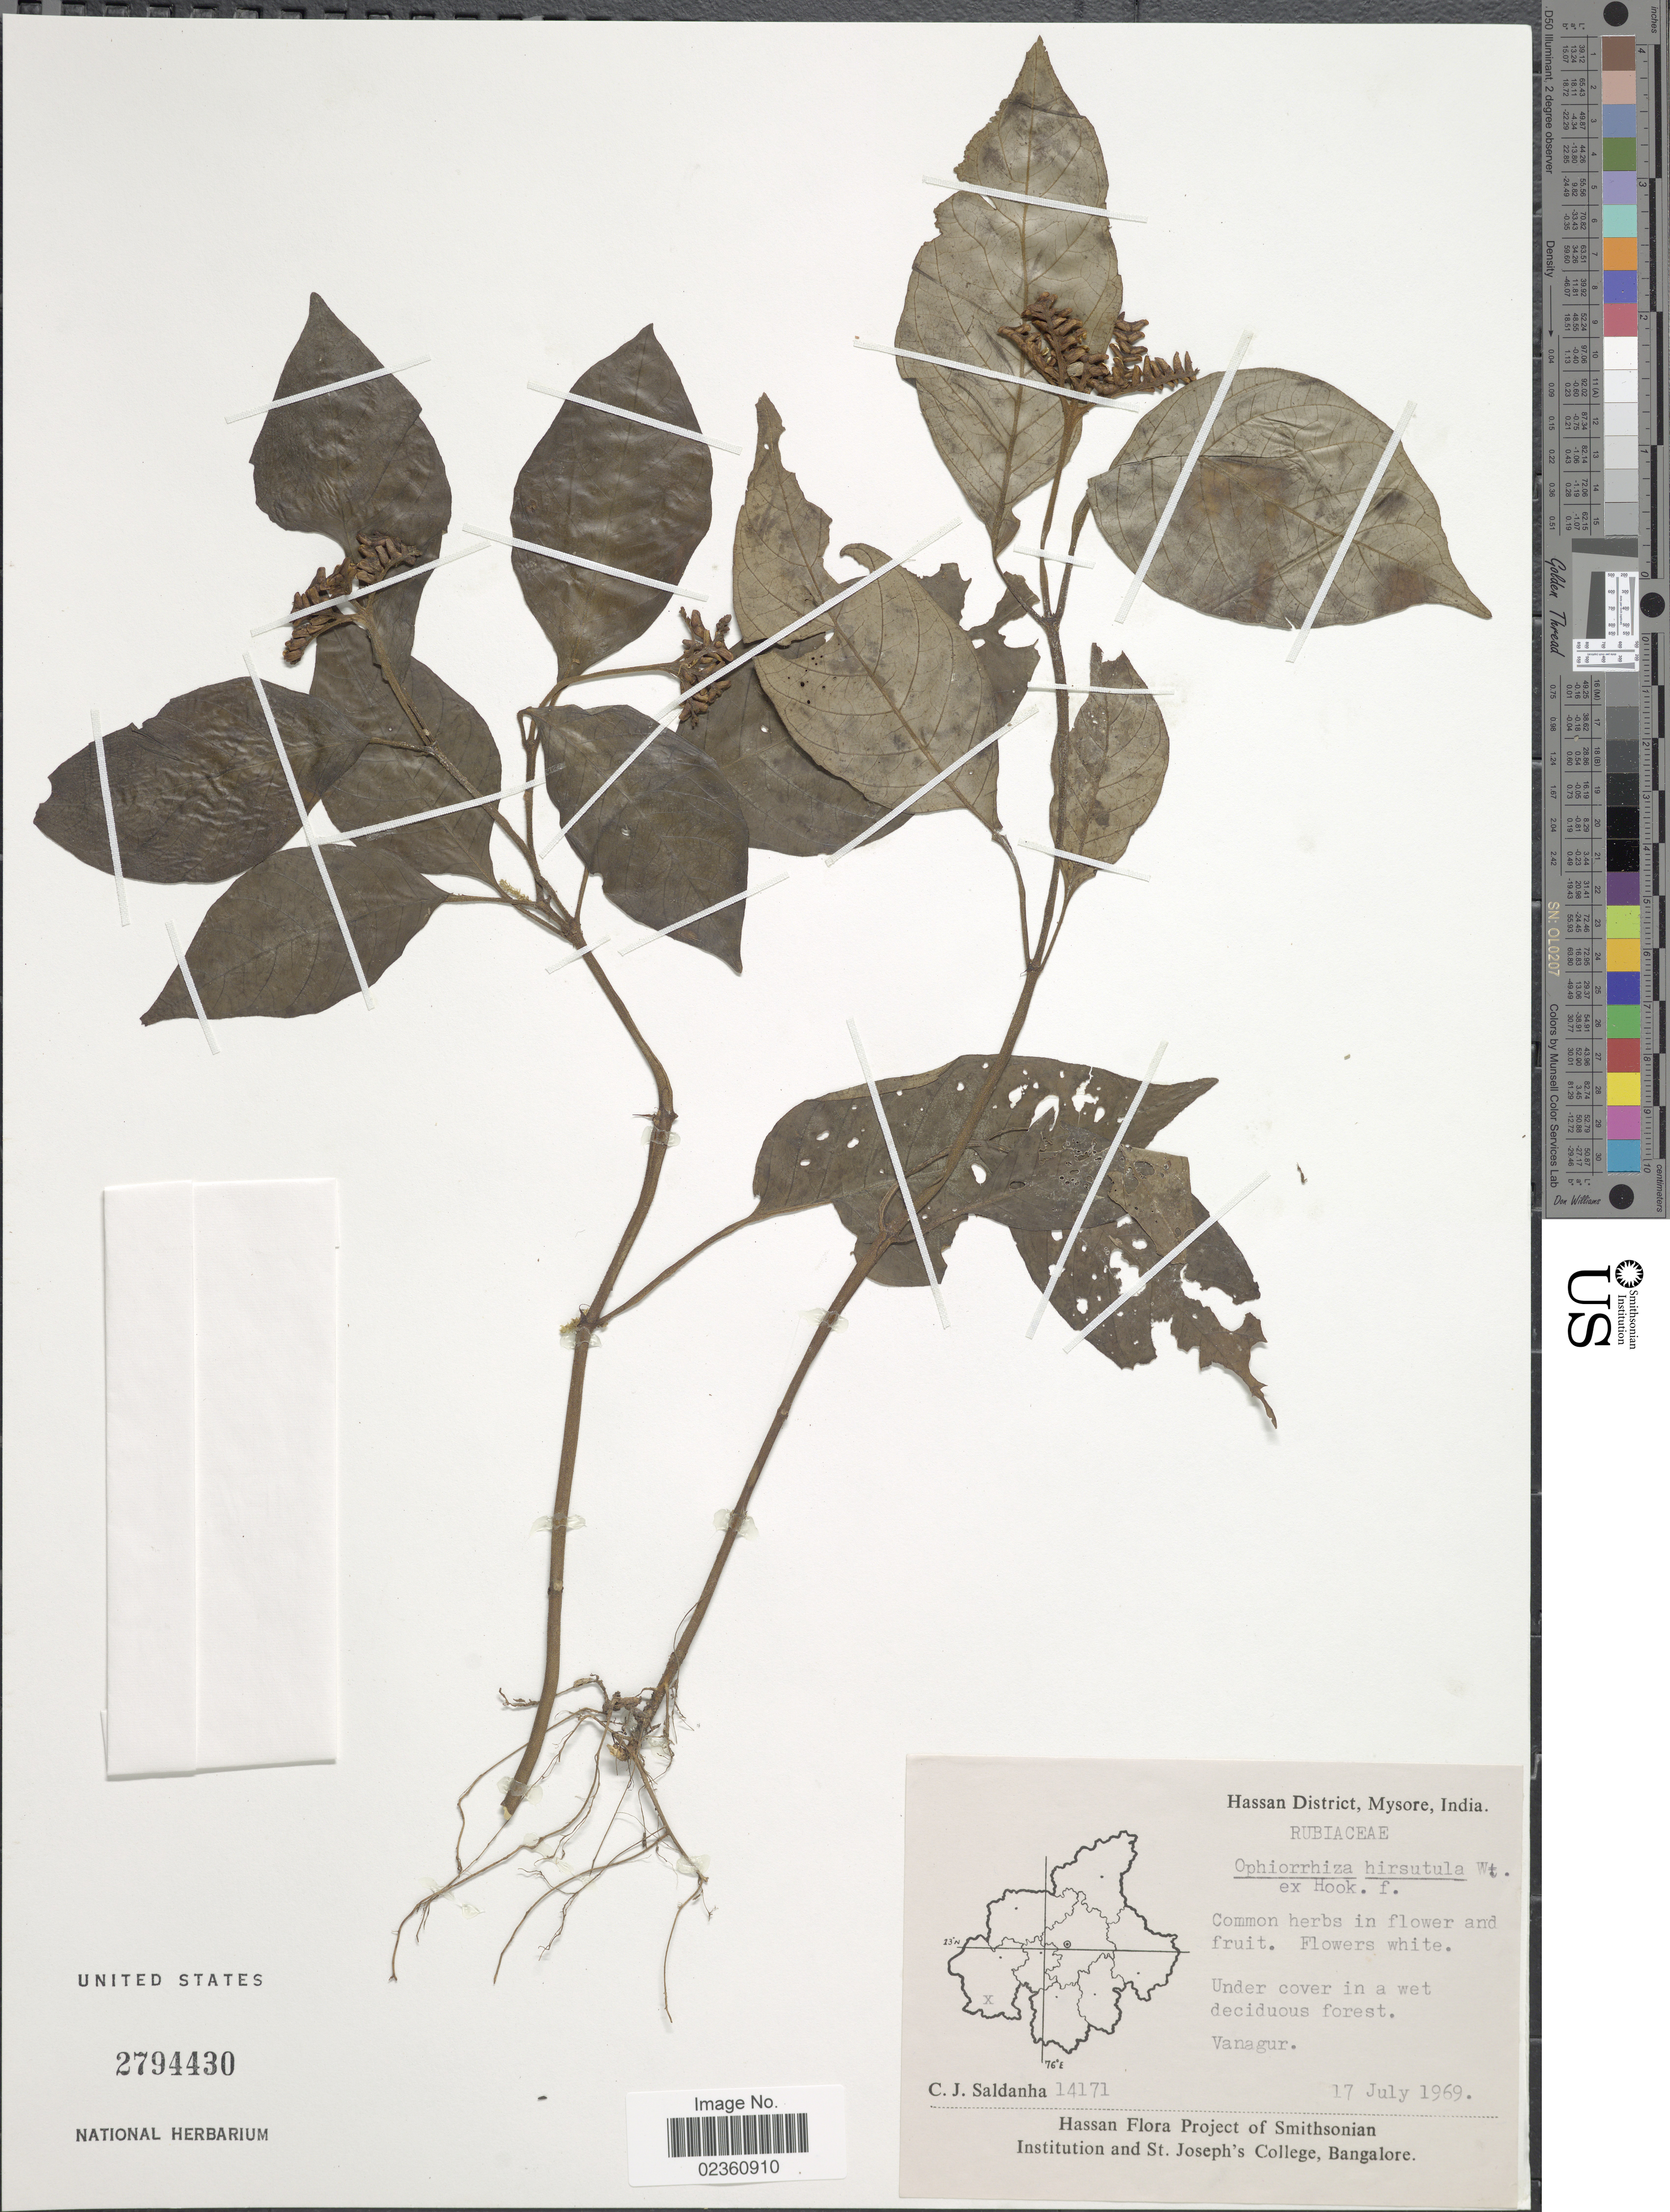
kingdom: Plantae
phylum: Tracheophyta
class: Magnoliopsida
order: Gentianales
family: Rubiaceae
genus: Ophiorrhiza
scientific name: Ophiorrhiza hirsutula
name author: Wight ex Hook. f.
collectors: C. J. Saldanha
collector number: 14171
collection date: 1969-07-17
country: India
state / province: Karnataka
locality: Hassan District, Mysore, Under cover in a wet deciduous forest, Vanagur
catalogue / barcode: US 2794430